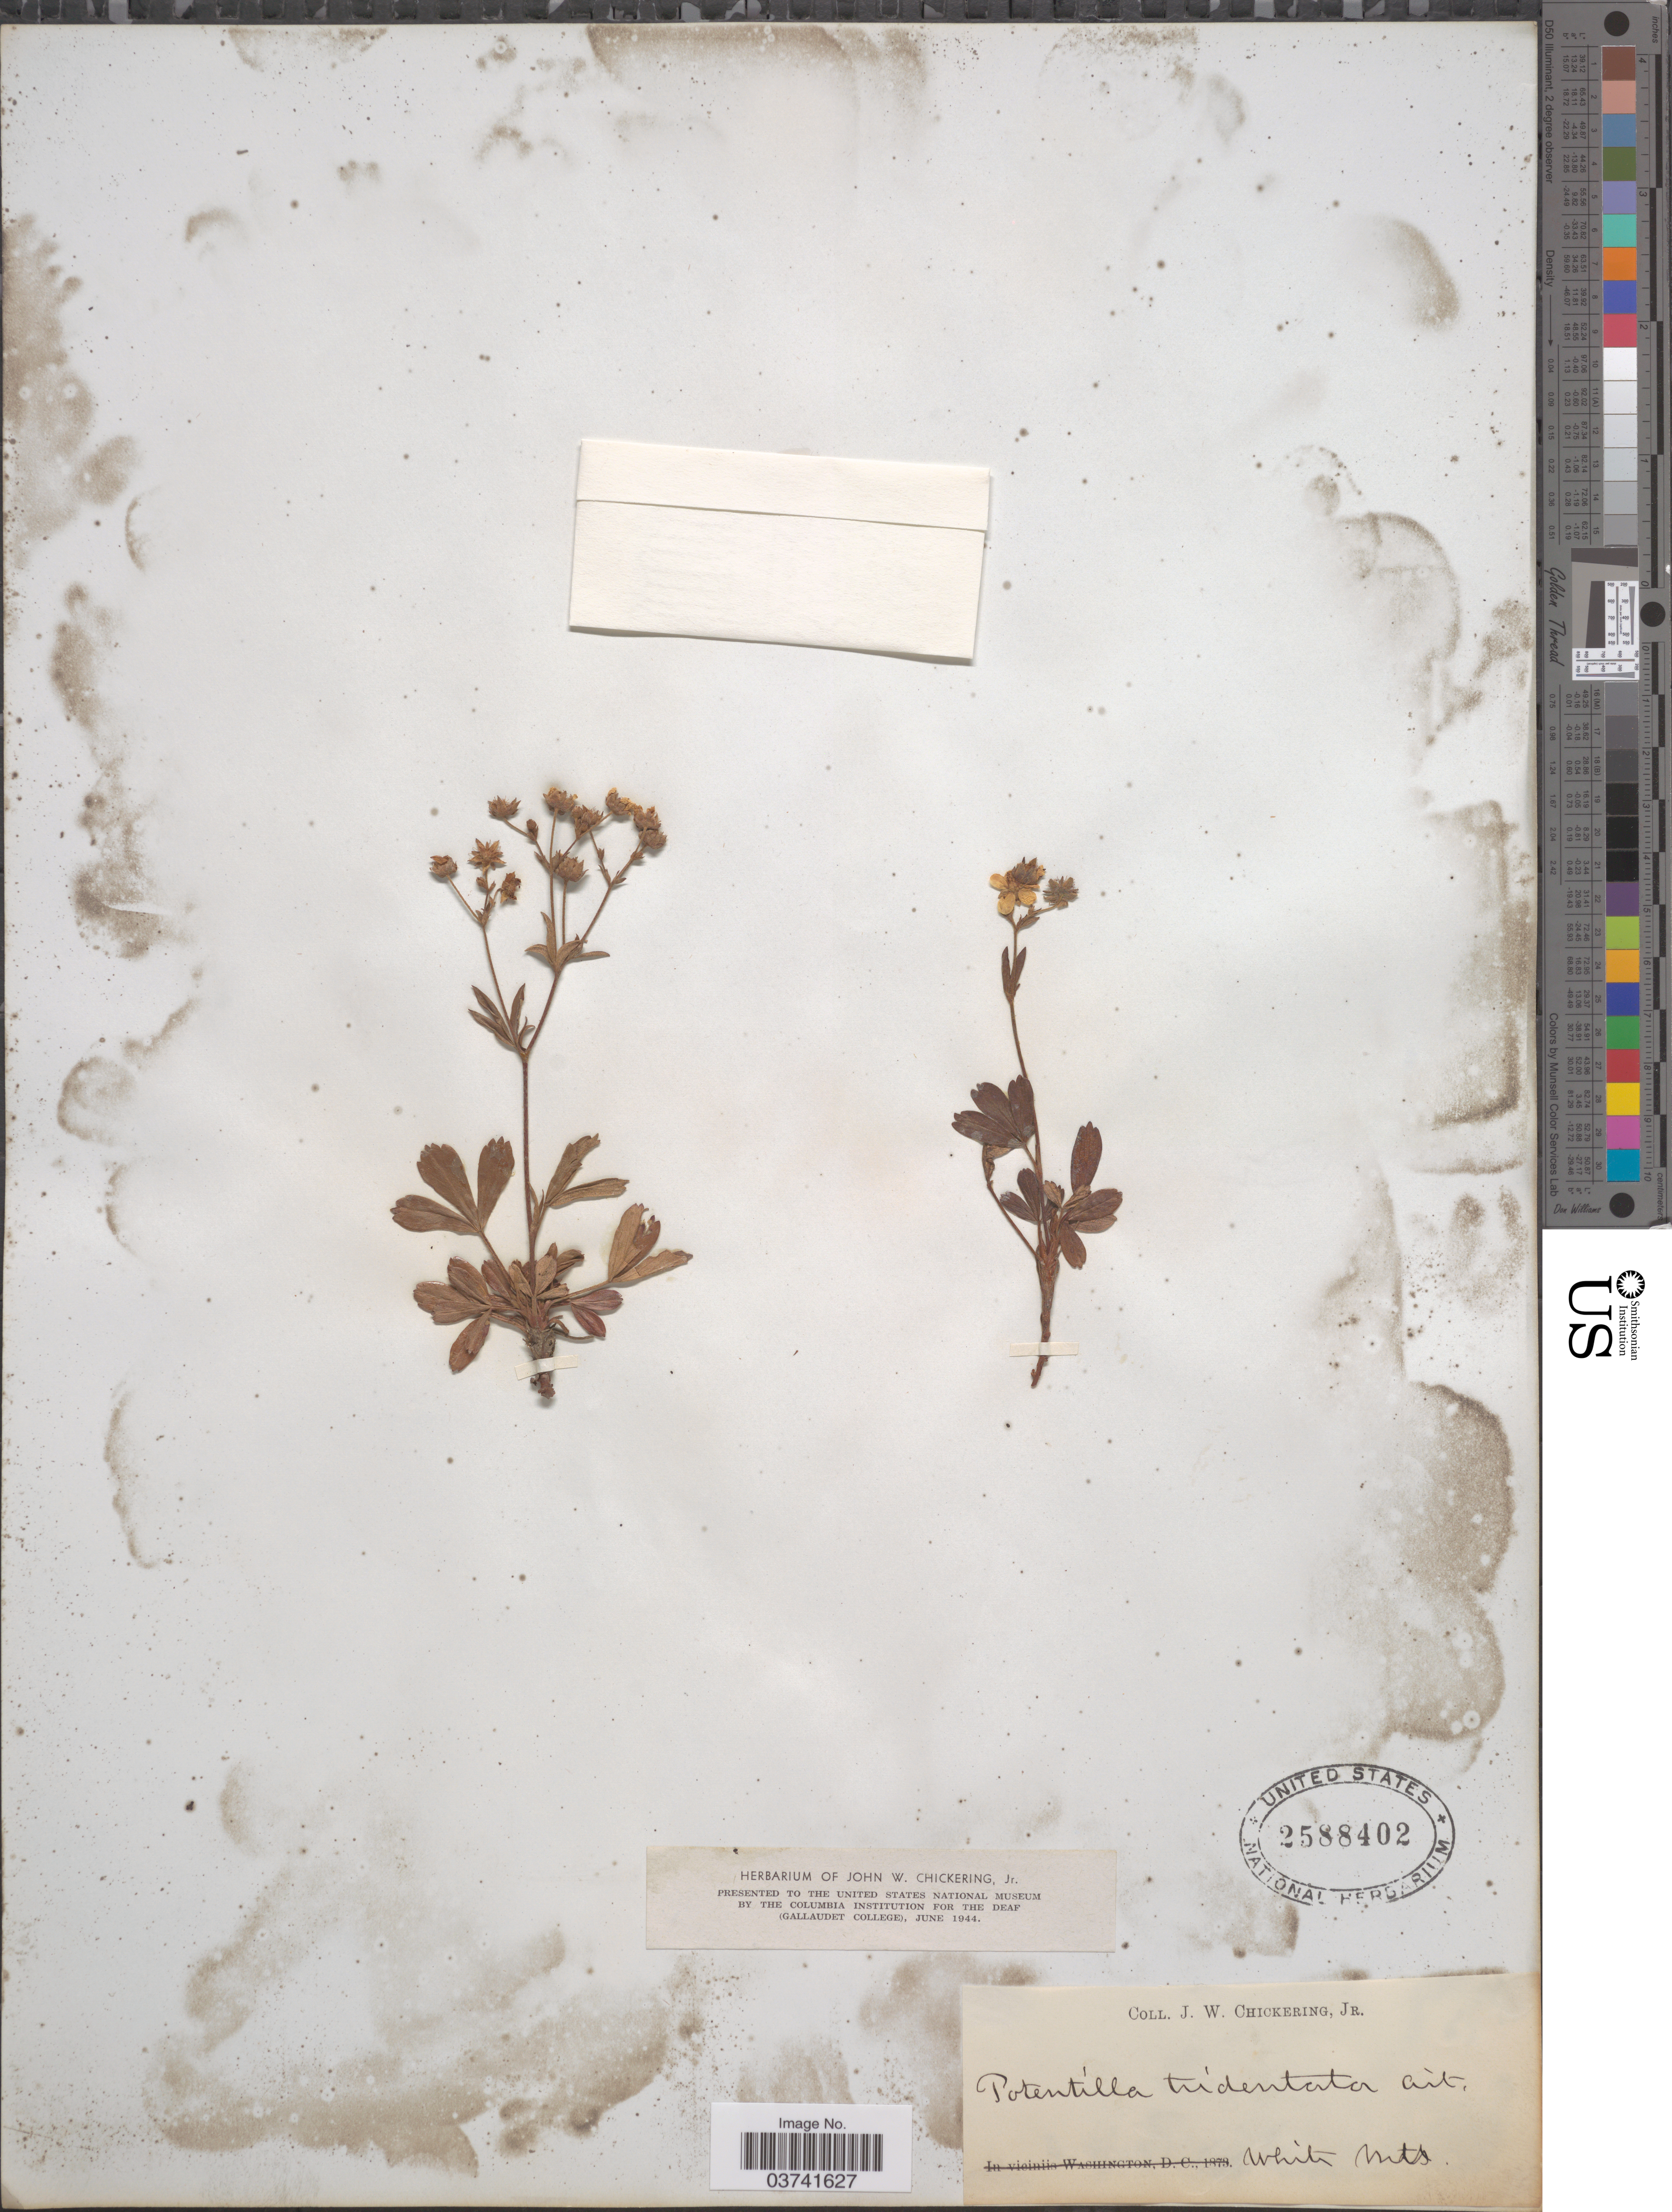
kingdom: Plantae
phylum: Tracheophyta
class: Magnoliopsida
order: Rosales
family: Rosaceae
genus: Potentilla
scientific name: Potentilla tridentata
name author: Aiton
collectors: J. W. Chickering Jr.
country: United States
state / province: New Hampshire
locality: White Mts.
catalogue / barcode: US 2588402